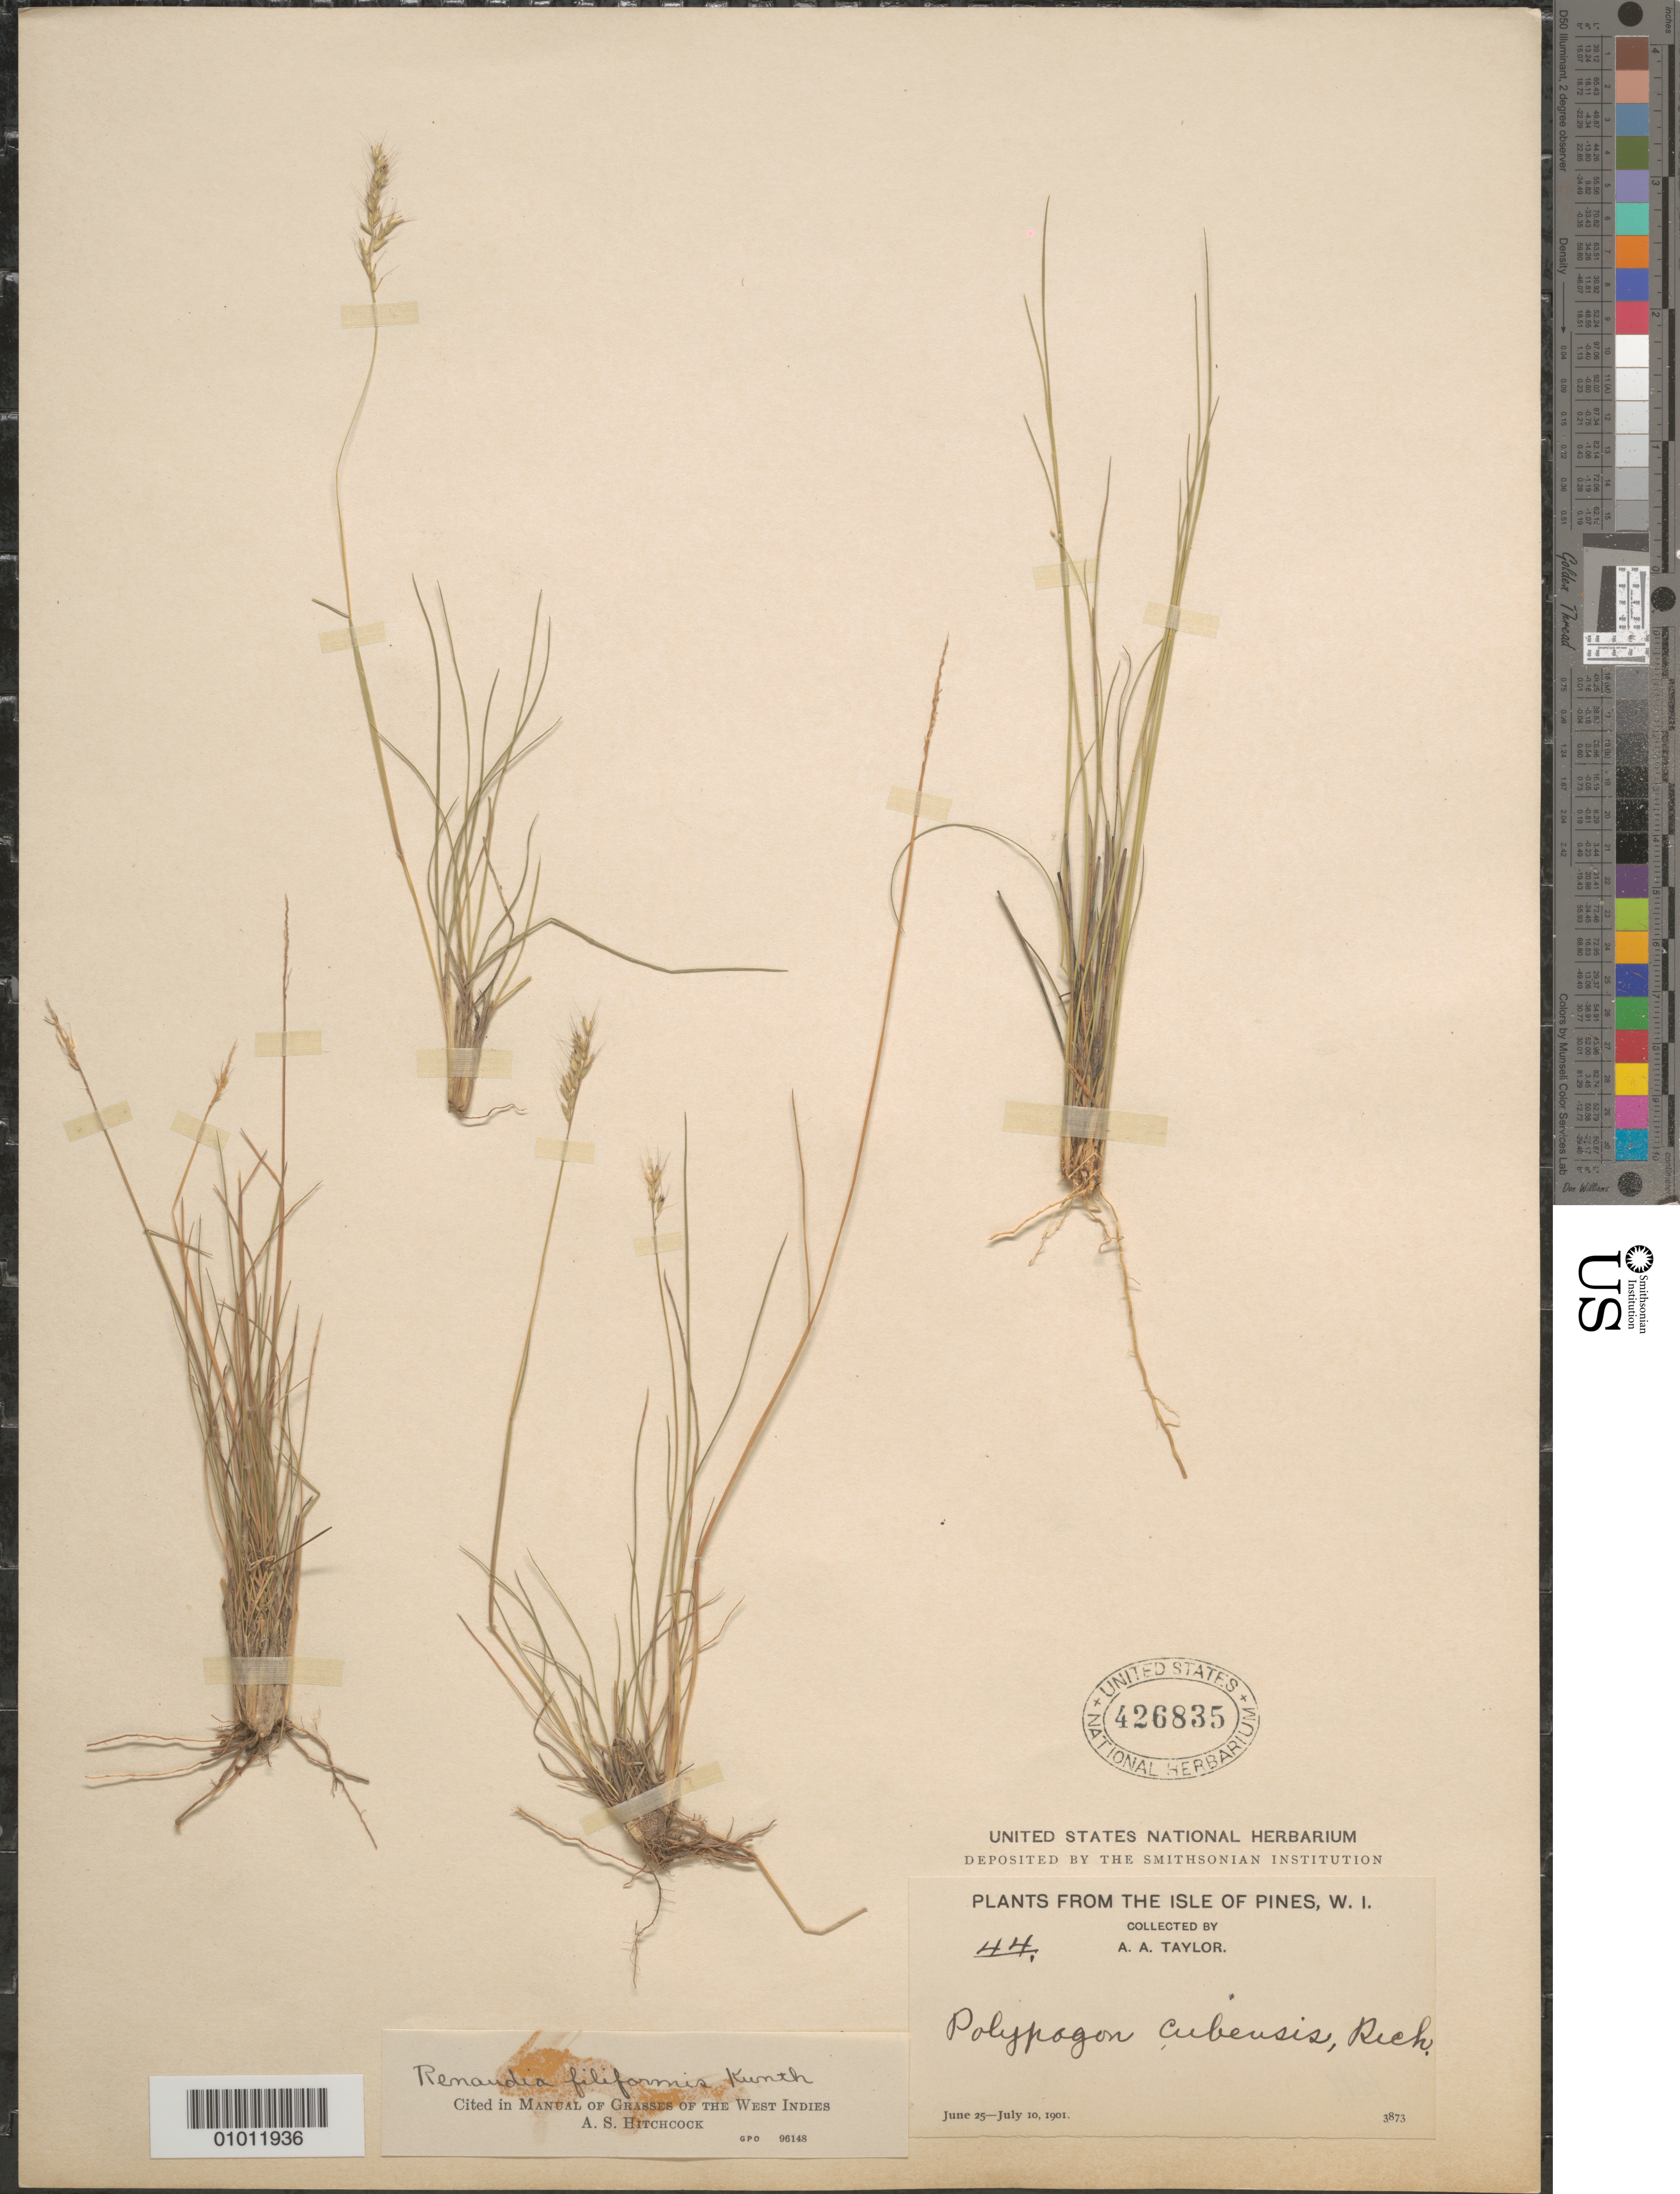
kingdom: Plantae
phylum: Tracheophyta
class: Liliopsida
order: Poales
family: Poaceae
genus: Reynaudia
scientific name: Reynaudia filiformis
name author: (Spreng. ex Schult.) Kunth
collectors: A. A. Taylor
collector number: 44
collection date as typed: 25 Jun 1901 to 10 Jul 1901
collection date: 1901-06-25/1901-07-10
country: Cuba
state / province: Isla de la Juventud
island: Isla de la Juventud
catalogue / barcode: US 426835